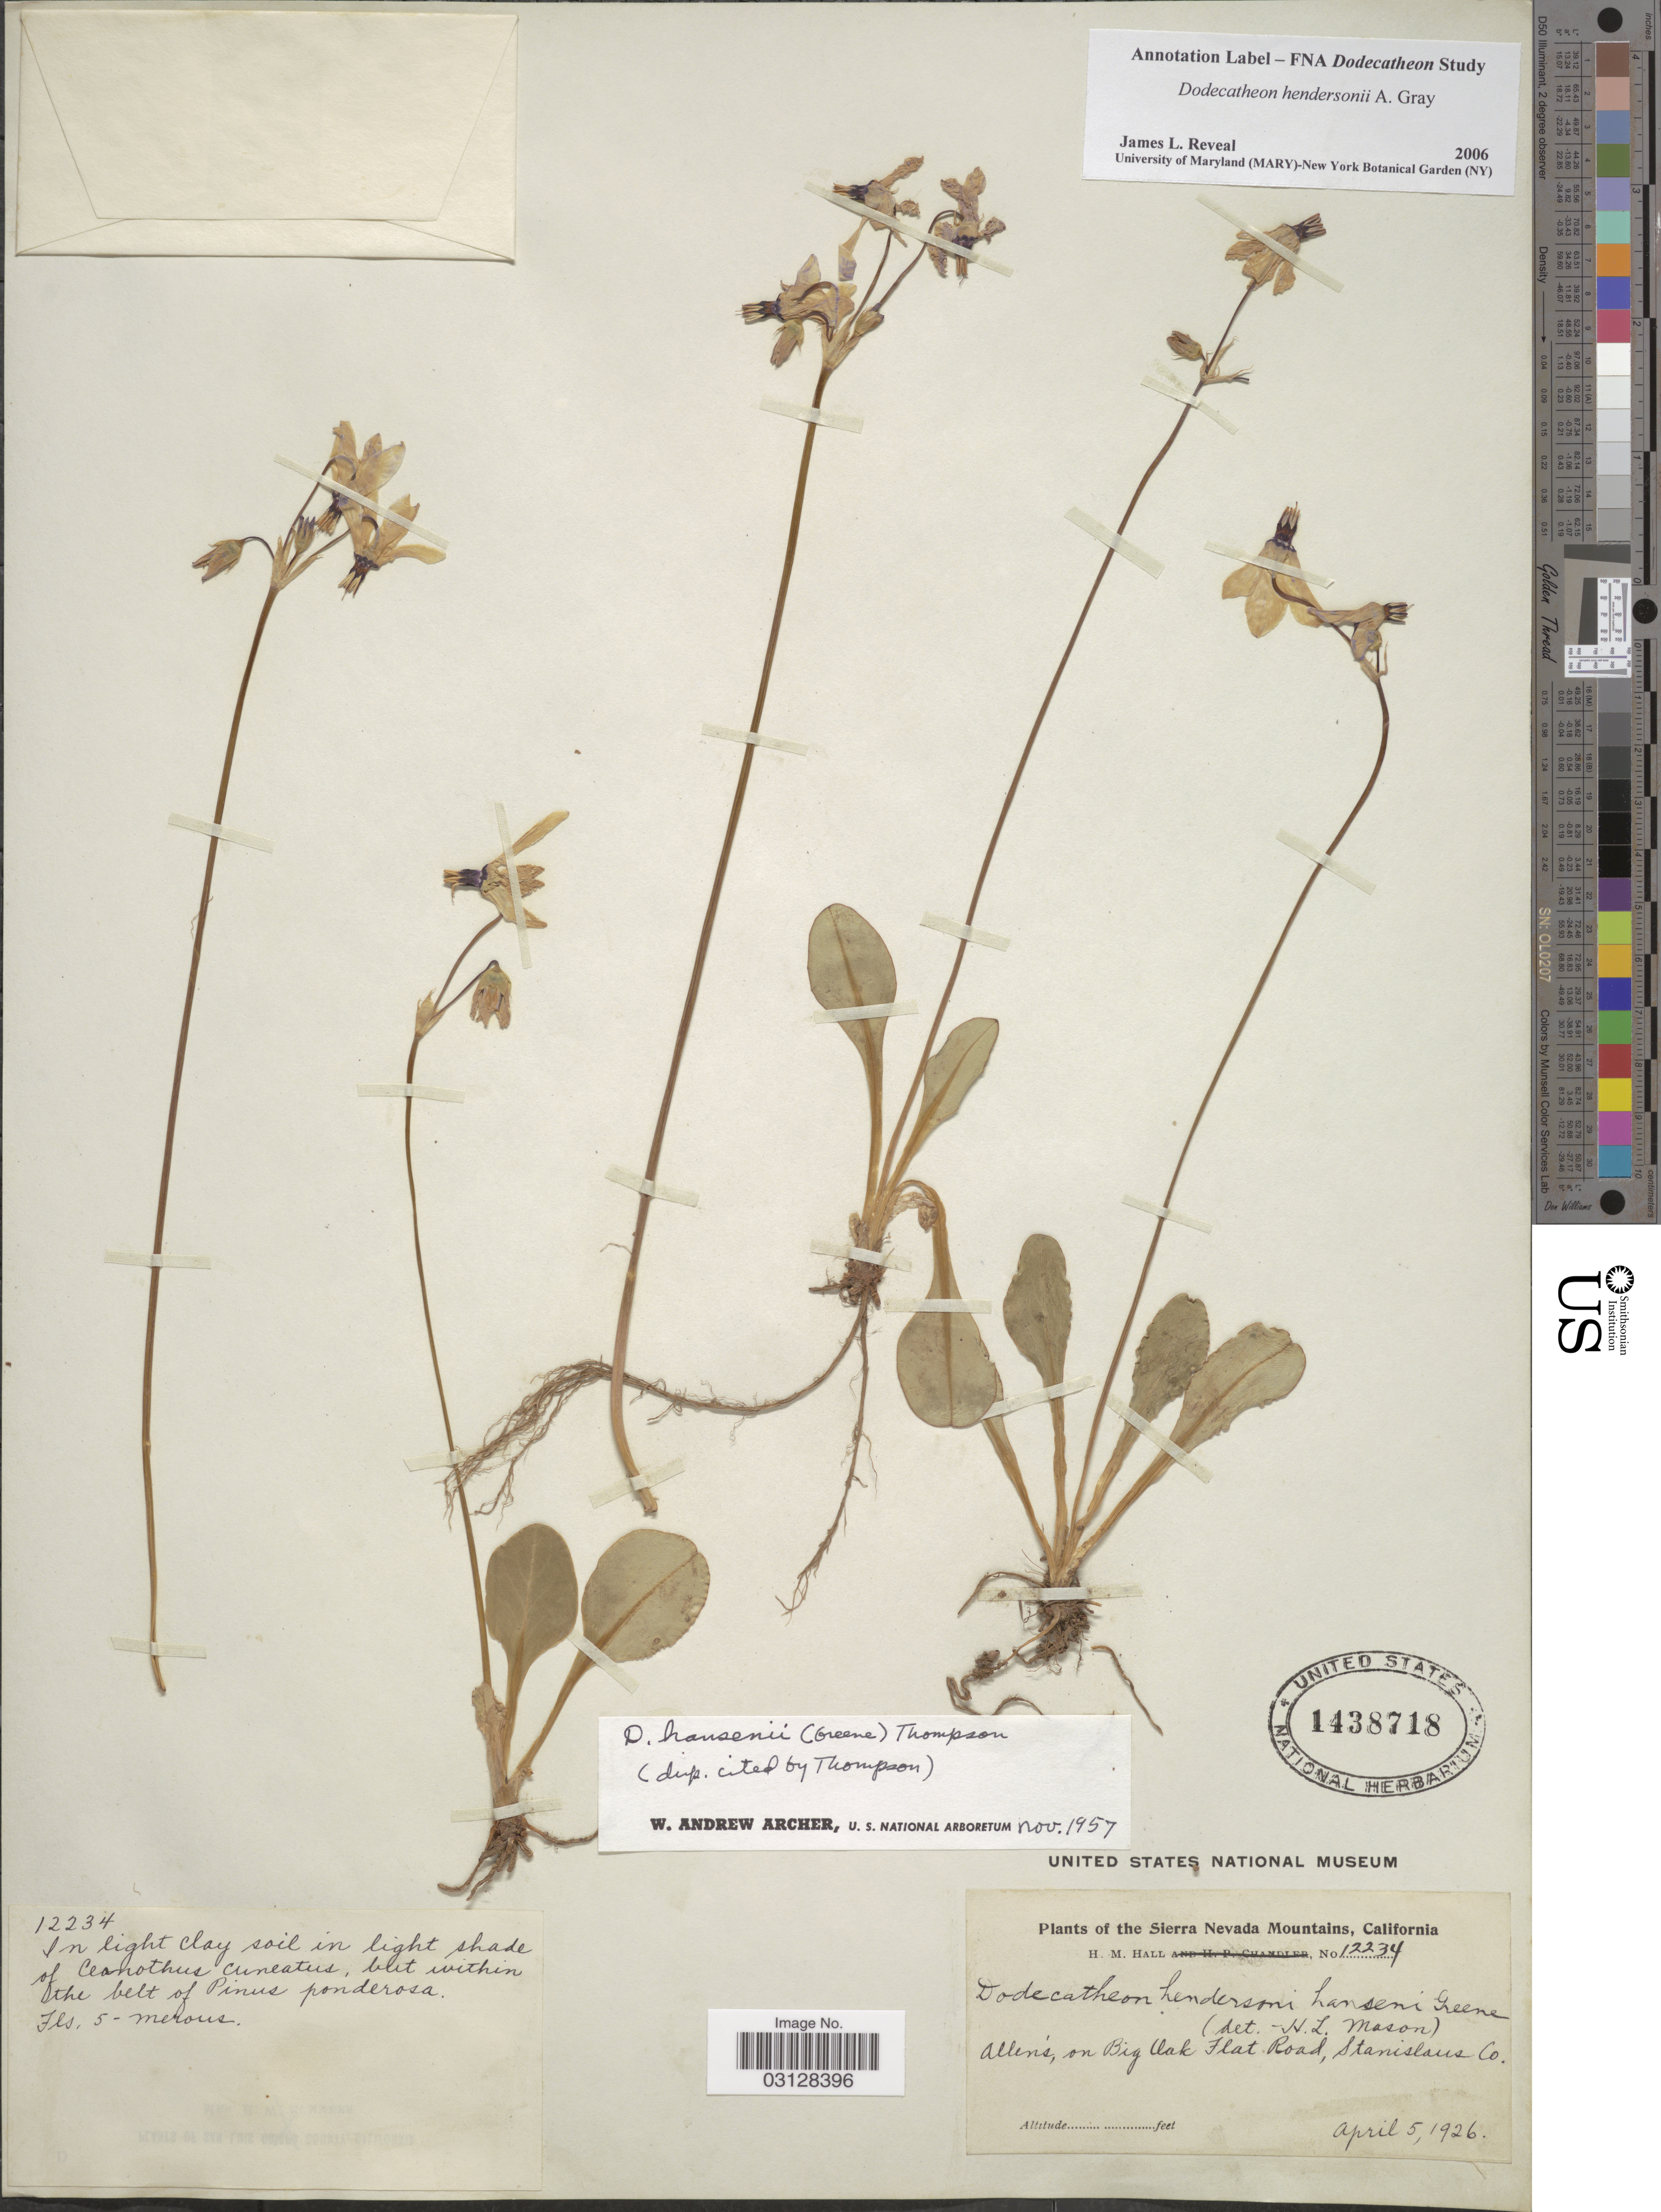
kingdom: Plantae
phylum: Tracheophyta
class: Magnoliopsida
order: Ericales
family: Primulaceae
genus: Dodecatheon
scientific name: Dodecatheon hansenii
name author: (Greene) H.J. Thomps.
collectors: H. M. Hall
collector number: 12234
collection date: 1926-04-05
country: United States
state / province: California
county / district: Stanislaus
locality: The Sierra Nevada Mountains. Allen's on Big Oak Flat Road, Stanislaus Co.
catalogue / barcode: US 1438718